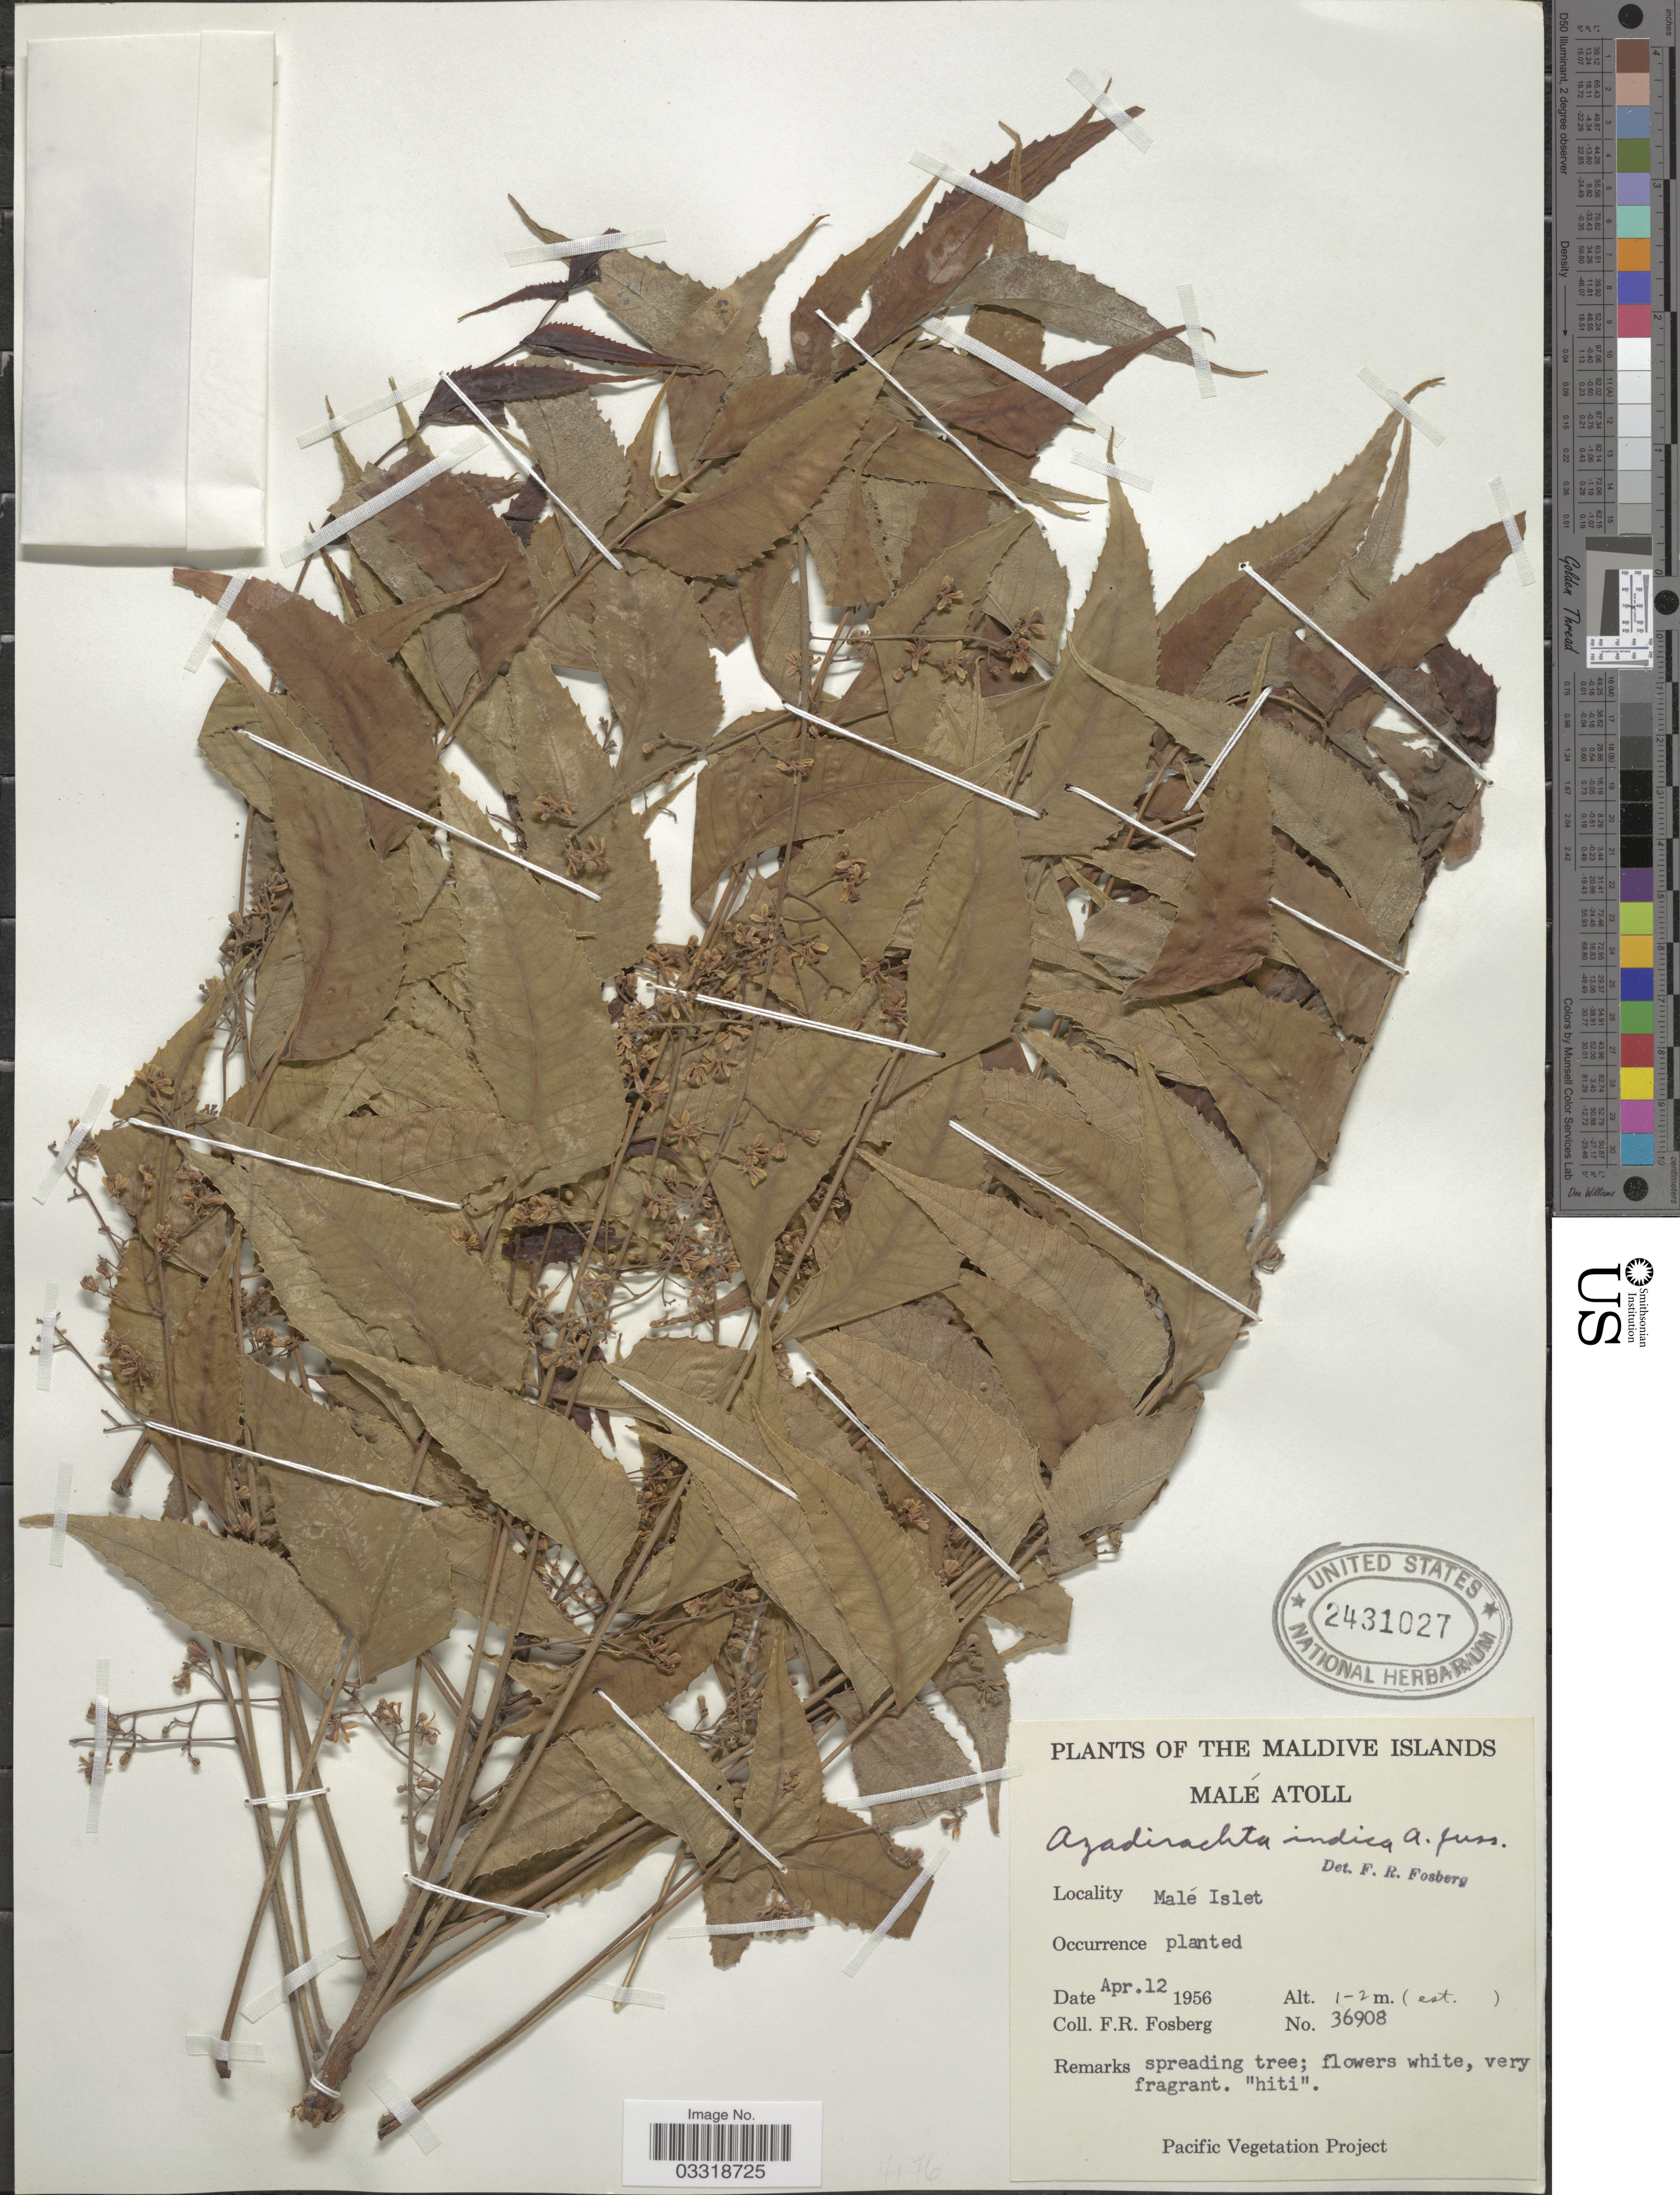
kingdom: Plantae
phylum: Tracheophyta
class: Magnoliopsida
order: Sapindales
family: Meliaceae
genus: Azadirachta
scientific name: Azadirachta indica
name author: A. Juss.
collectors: F. R. Fosberg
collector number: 36908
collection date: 1956-04-12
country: Maldive Islands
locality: Malé Atoll. Malé Islet.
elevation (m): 1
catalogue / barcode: US 2431027